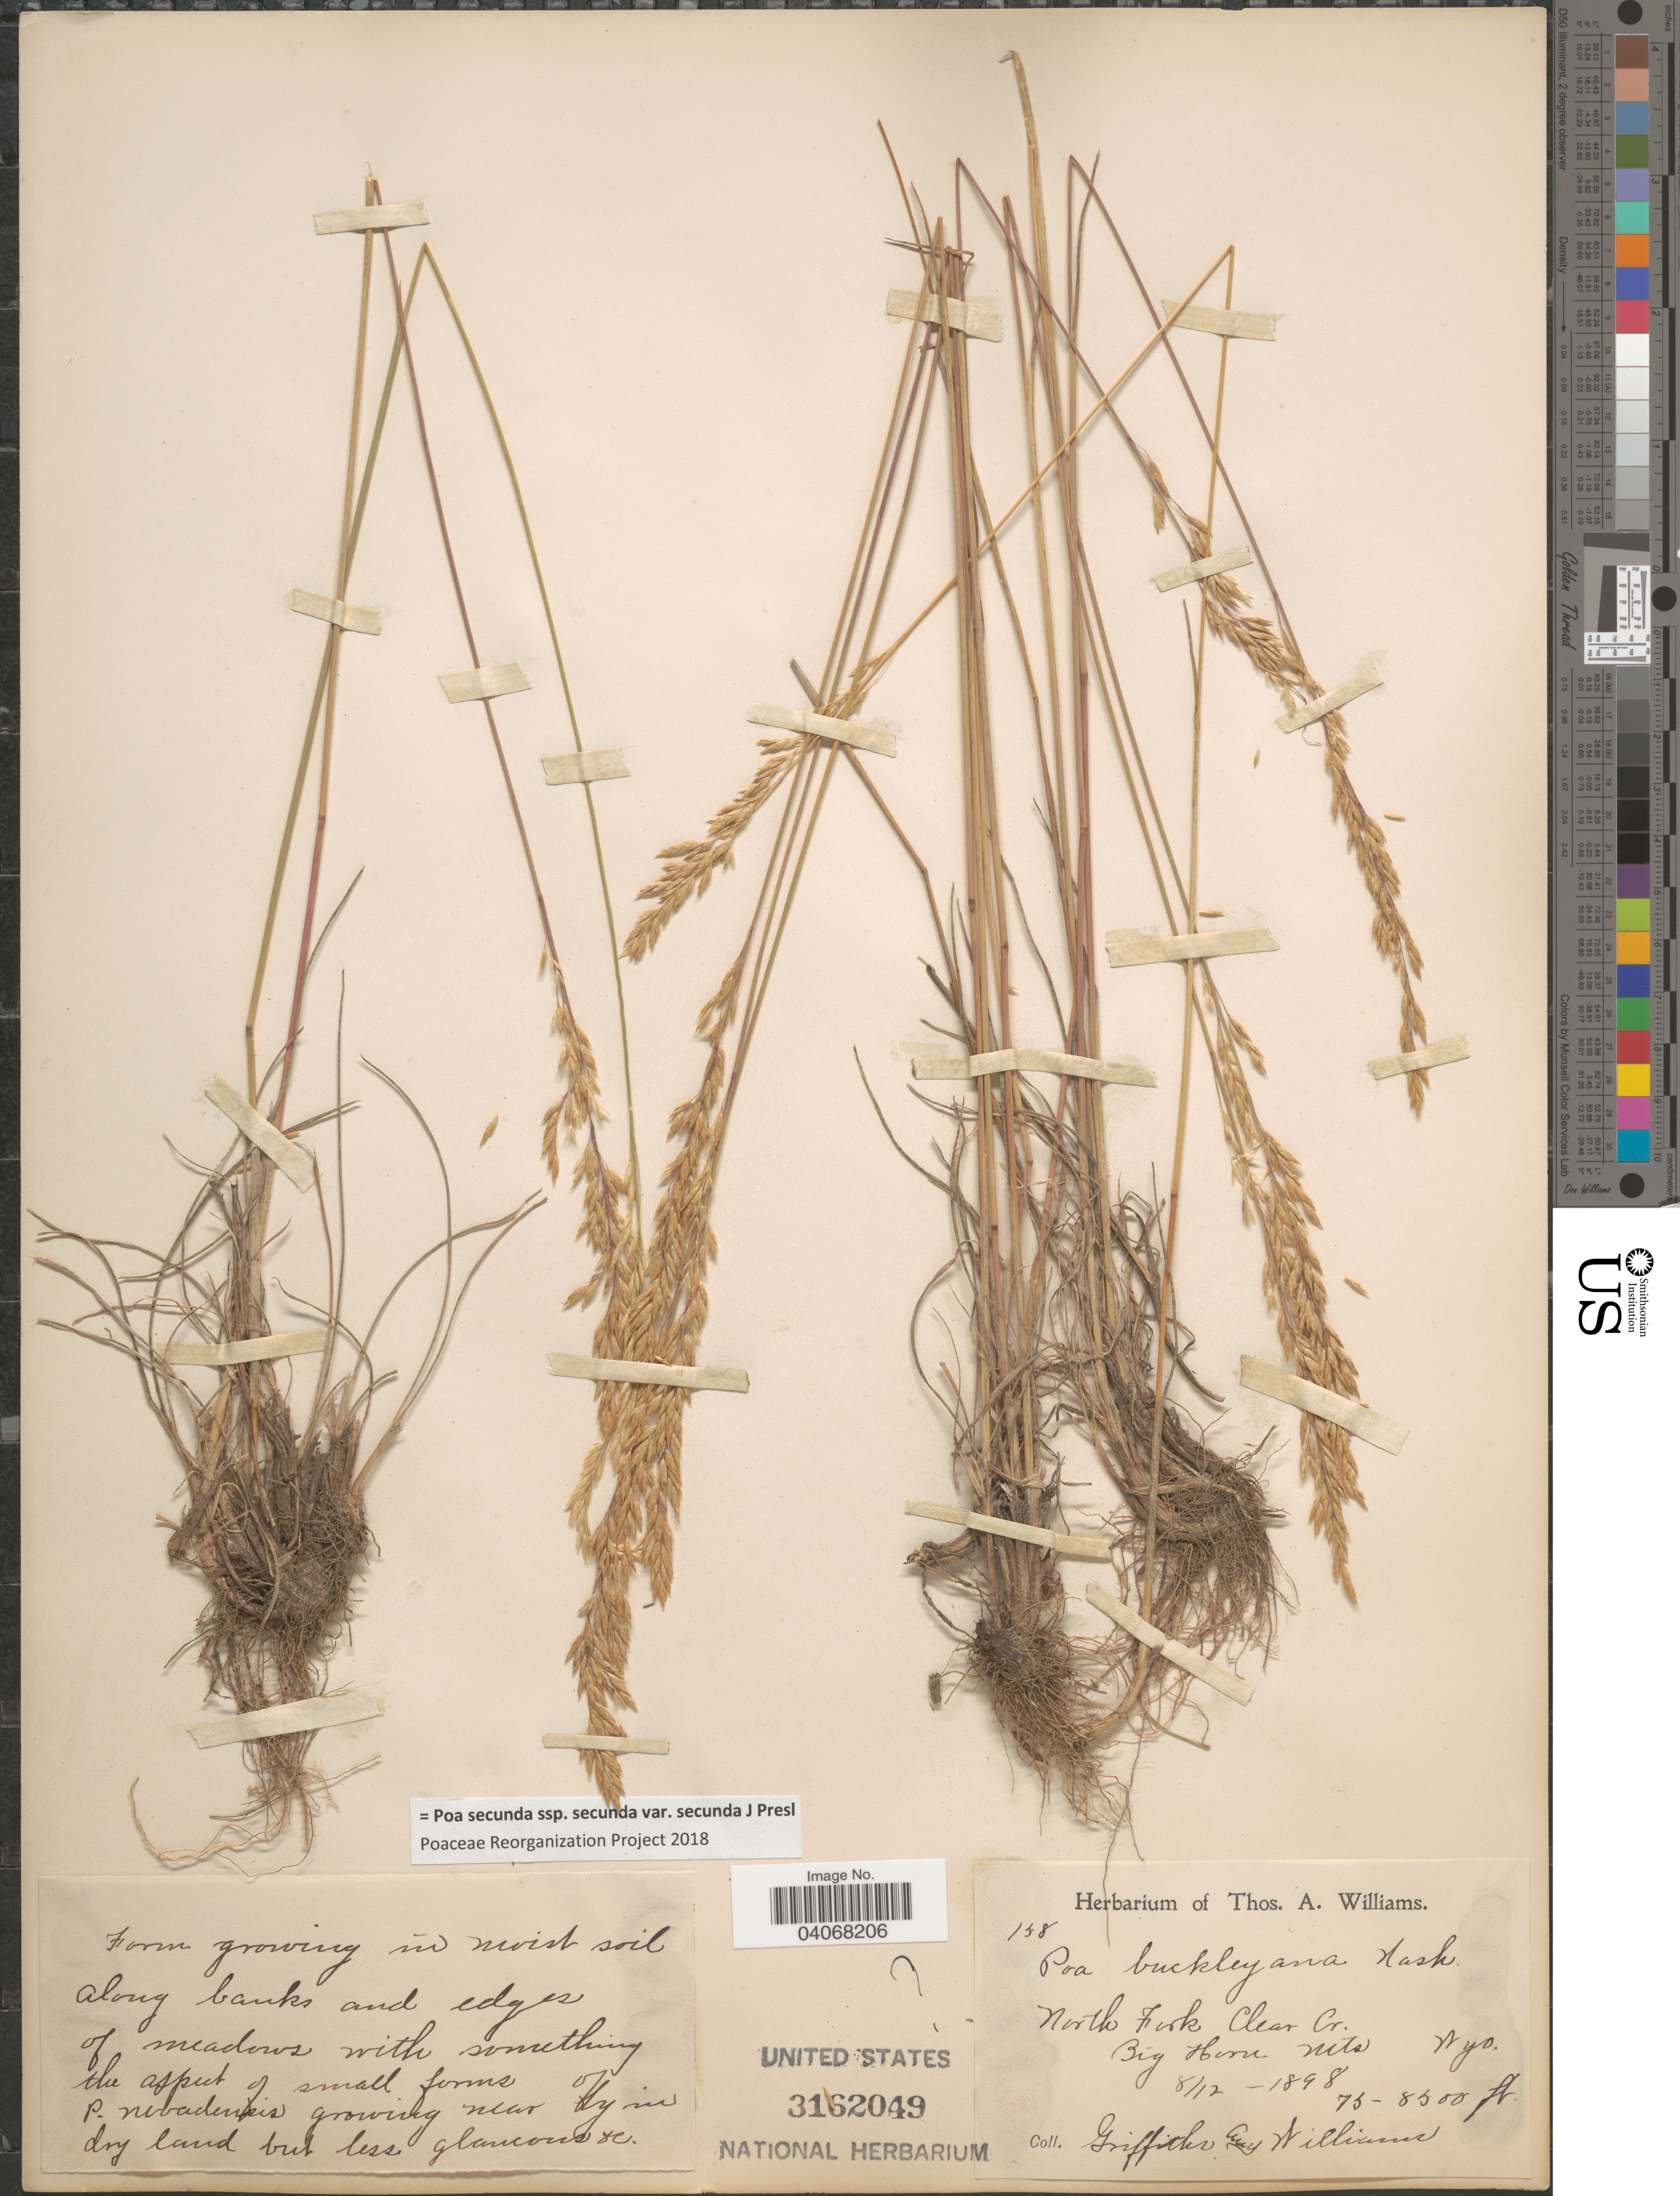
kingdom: Plantae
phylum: Tracheophyta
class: Liliopsida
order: Poales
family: Poaceae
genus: Poa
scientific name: Poa secunda subsp. secunda var. secunda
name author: J. Presl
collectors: -. Griffith & -- Williams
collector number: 158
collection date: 1898-08-12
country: United States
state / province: Wyoming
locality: North Fork Clear Cr. Big Horn Mts.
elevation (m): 2286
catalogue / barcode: US 3162049